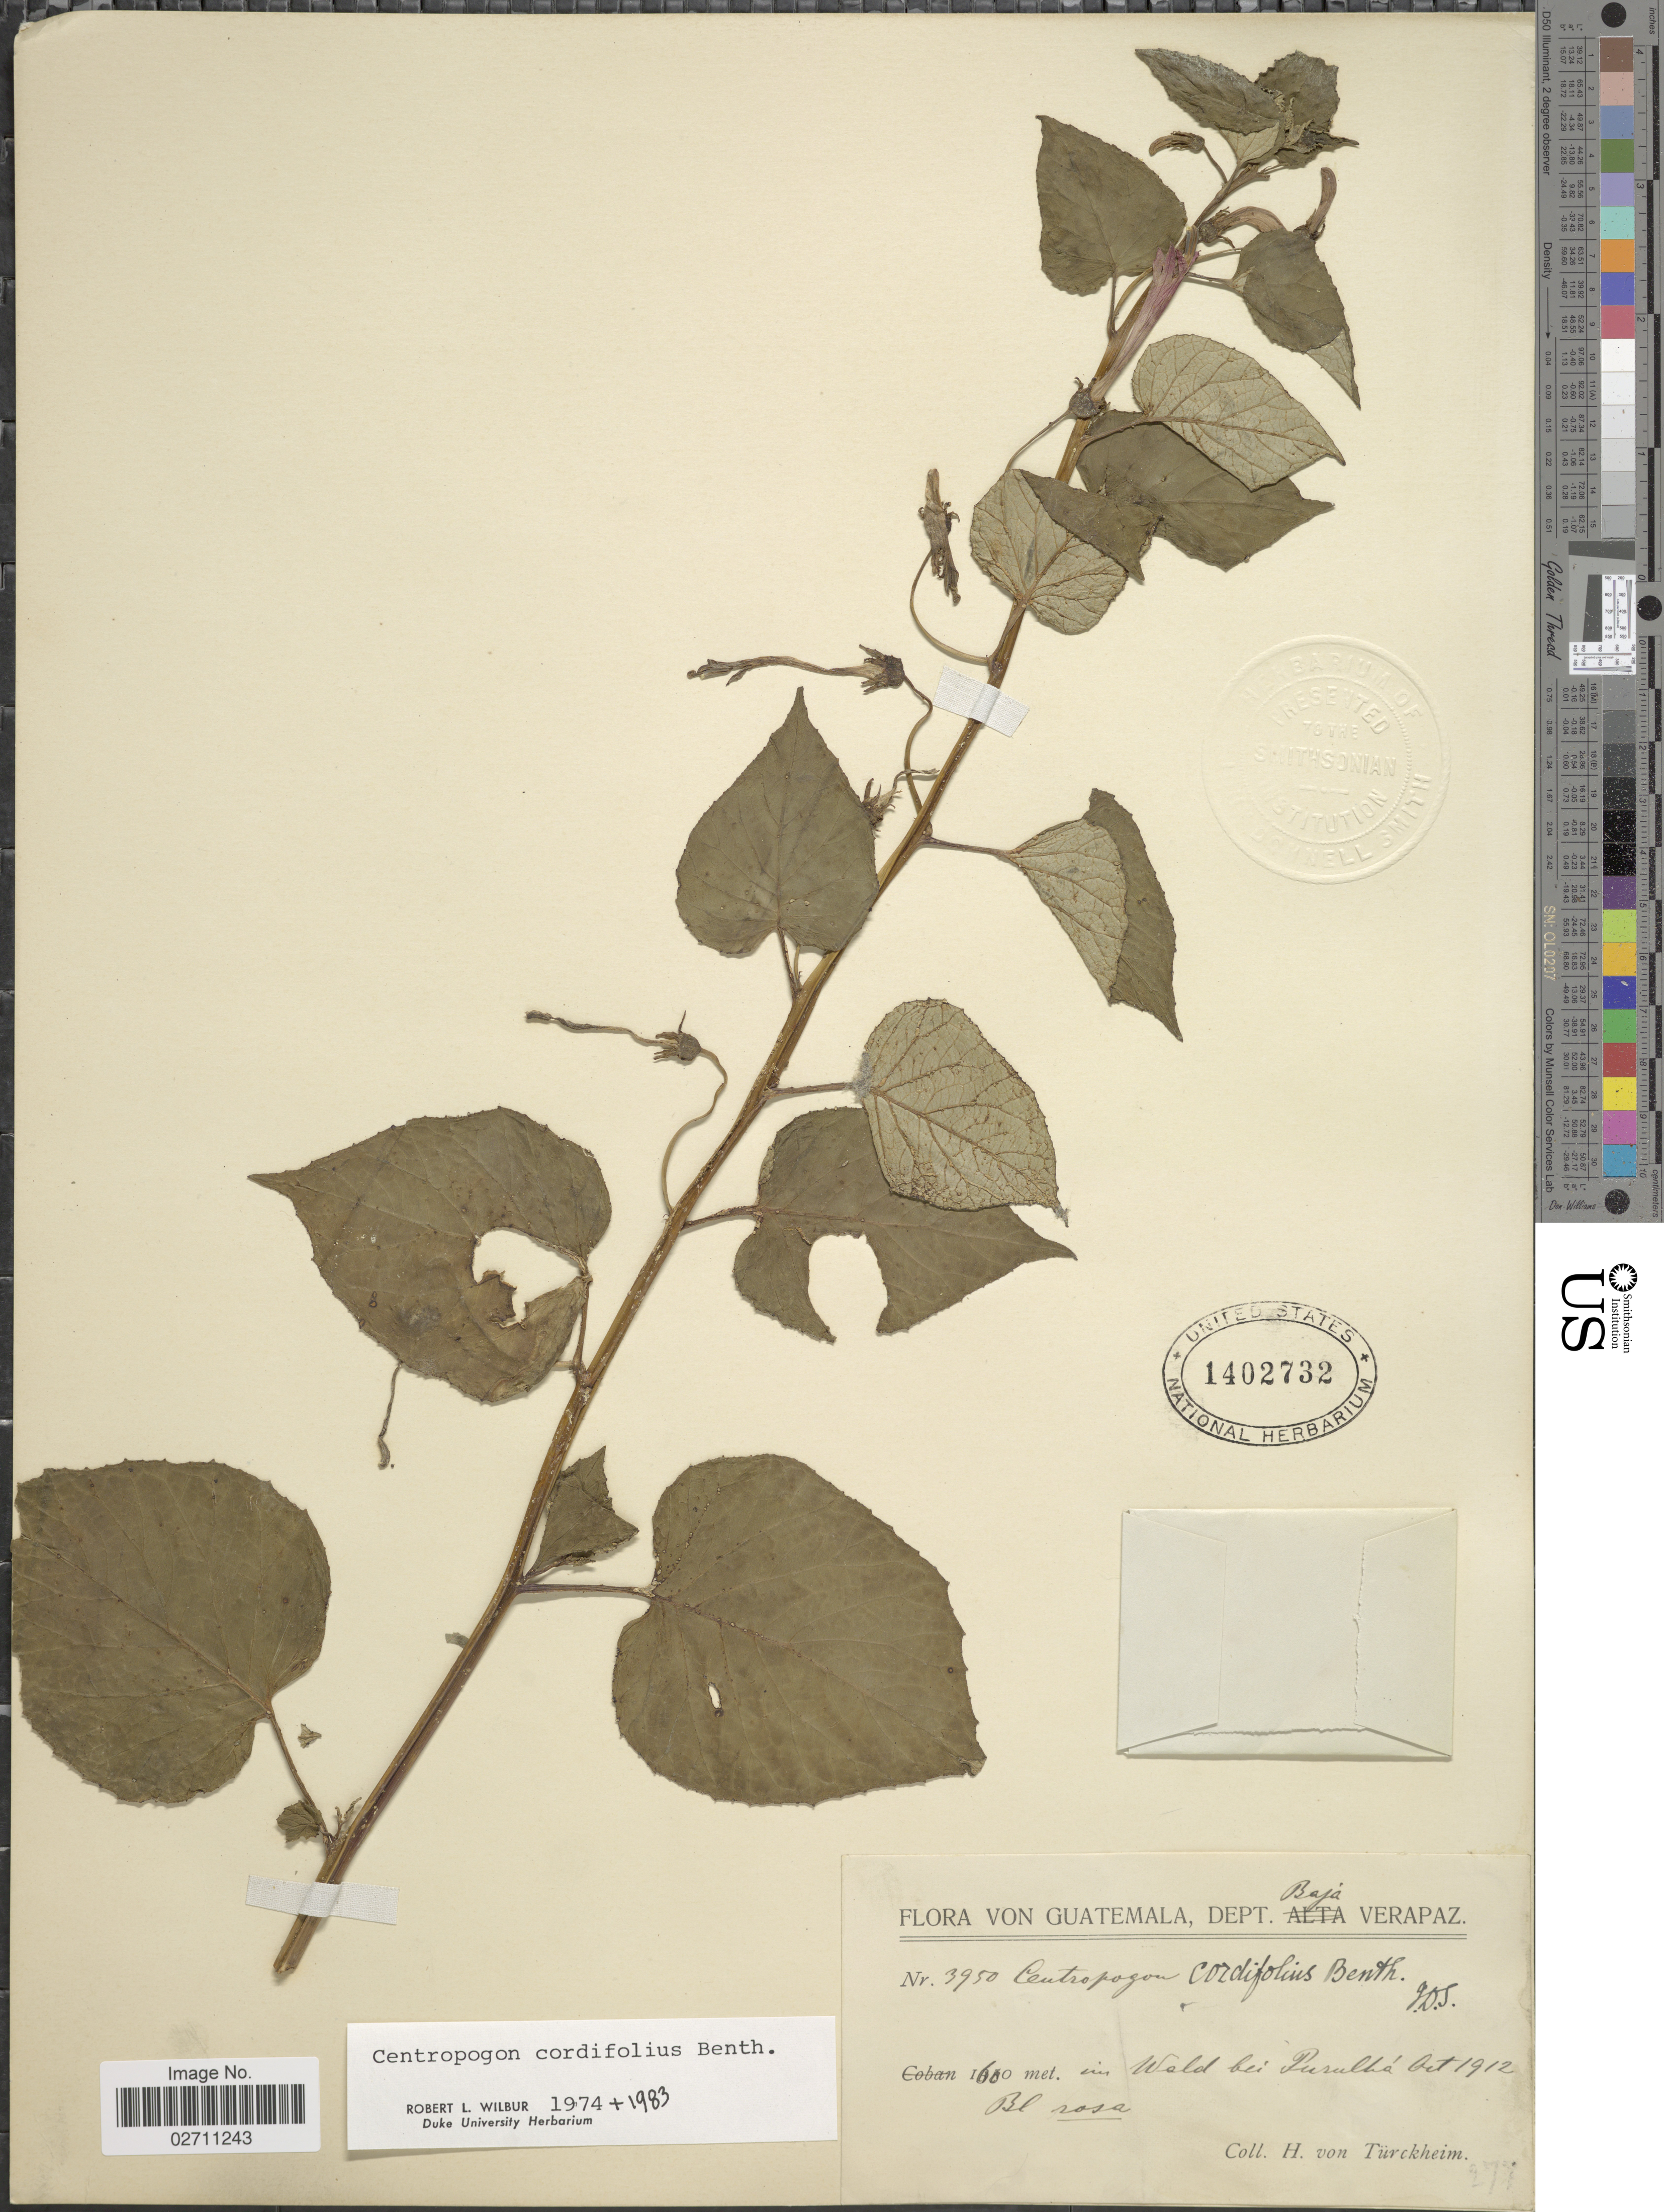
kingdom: Plantae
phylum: Tracheophyta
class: Magnoliopsida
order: Asterales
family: Campanulaceae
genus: Centropogon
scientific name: Centropogon cordifolius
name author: Benth.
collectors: H. von Türckheim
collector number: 3950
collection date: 1912-10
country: Guatemala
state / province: Baja Verapaz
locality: Im Wald bei Purulha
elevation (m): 1600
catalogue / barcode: US 1402732